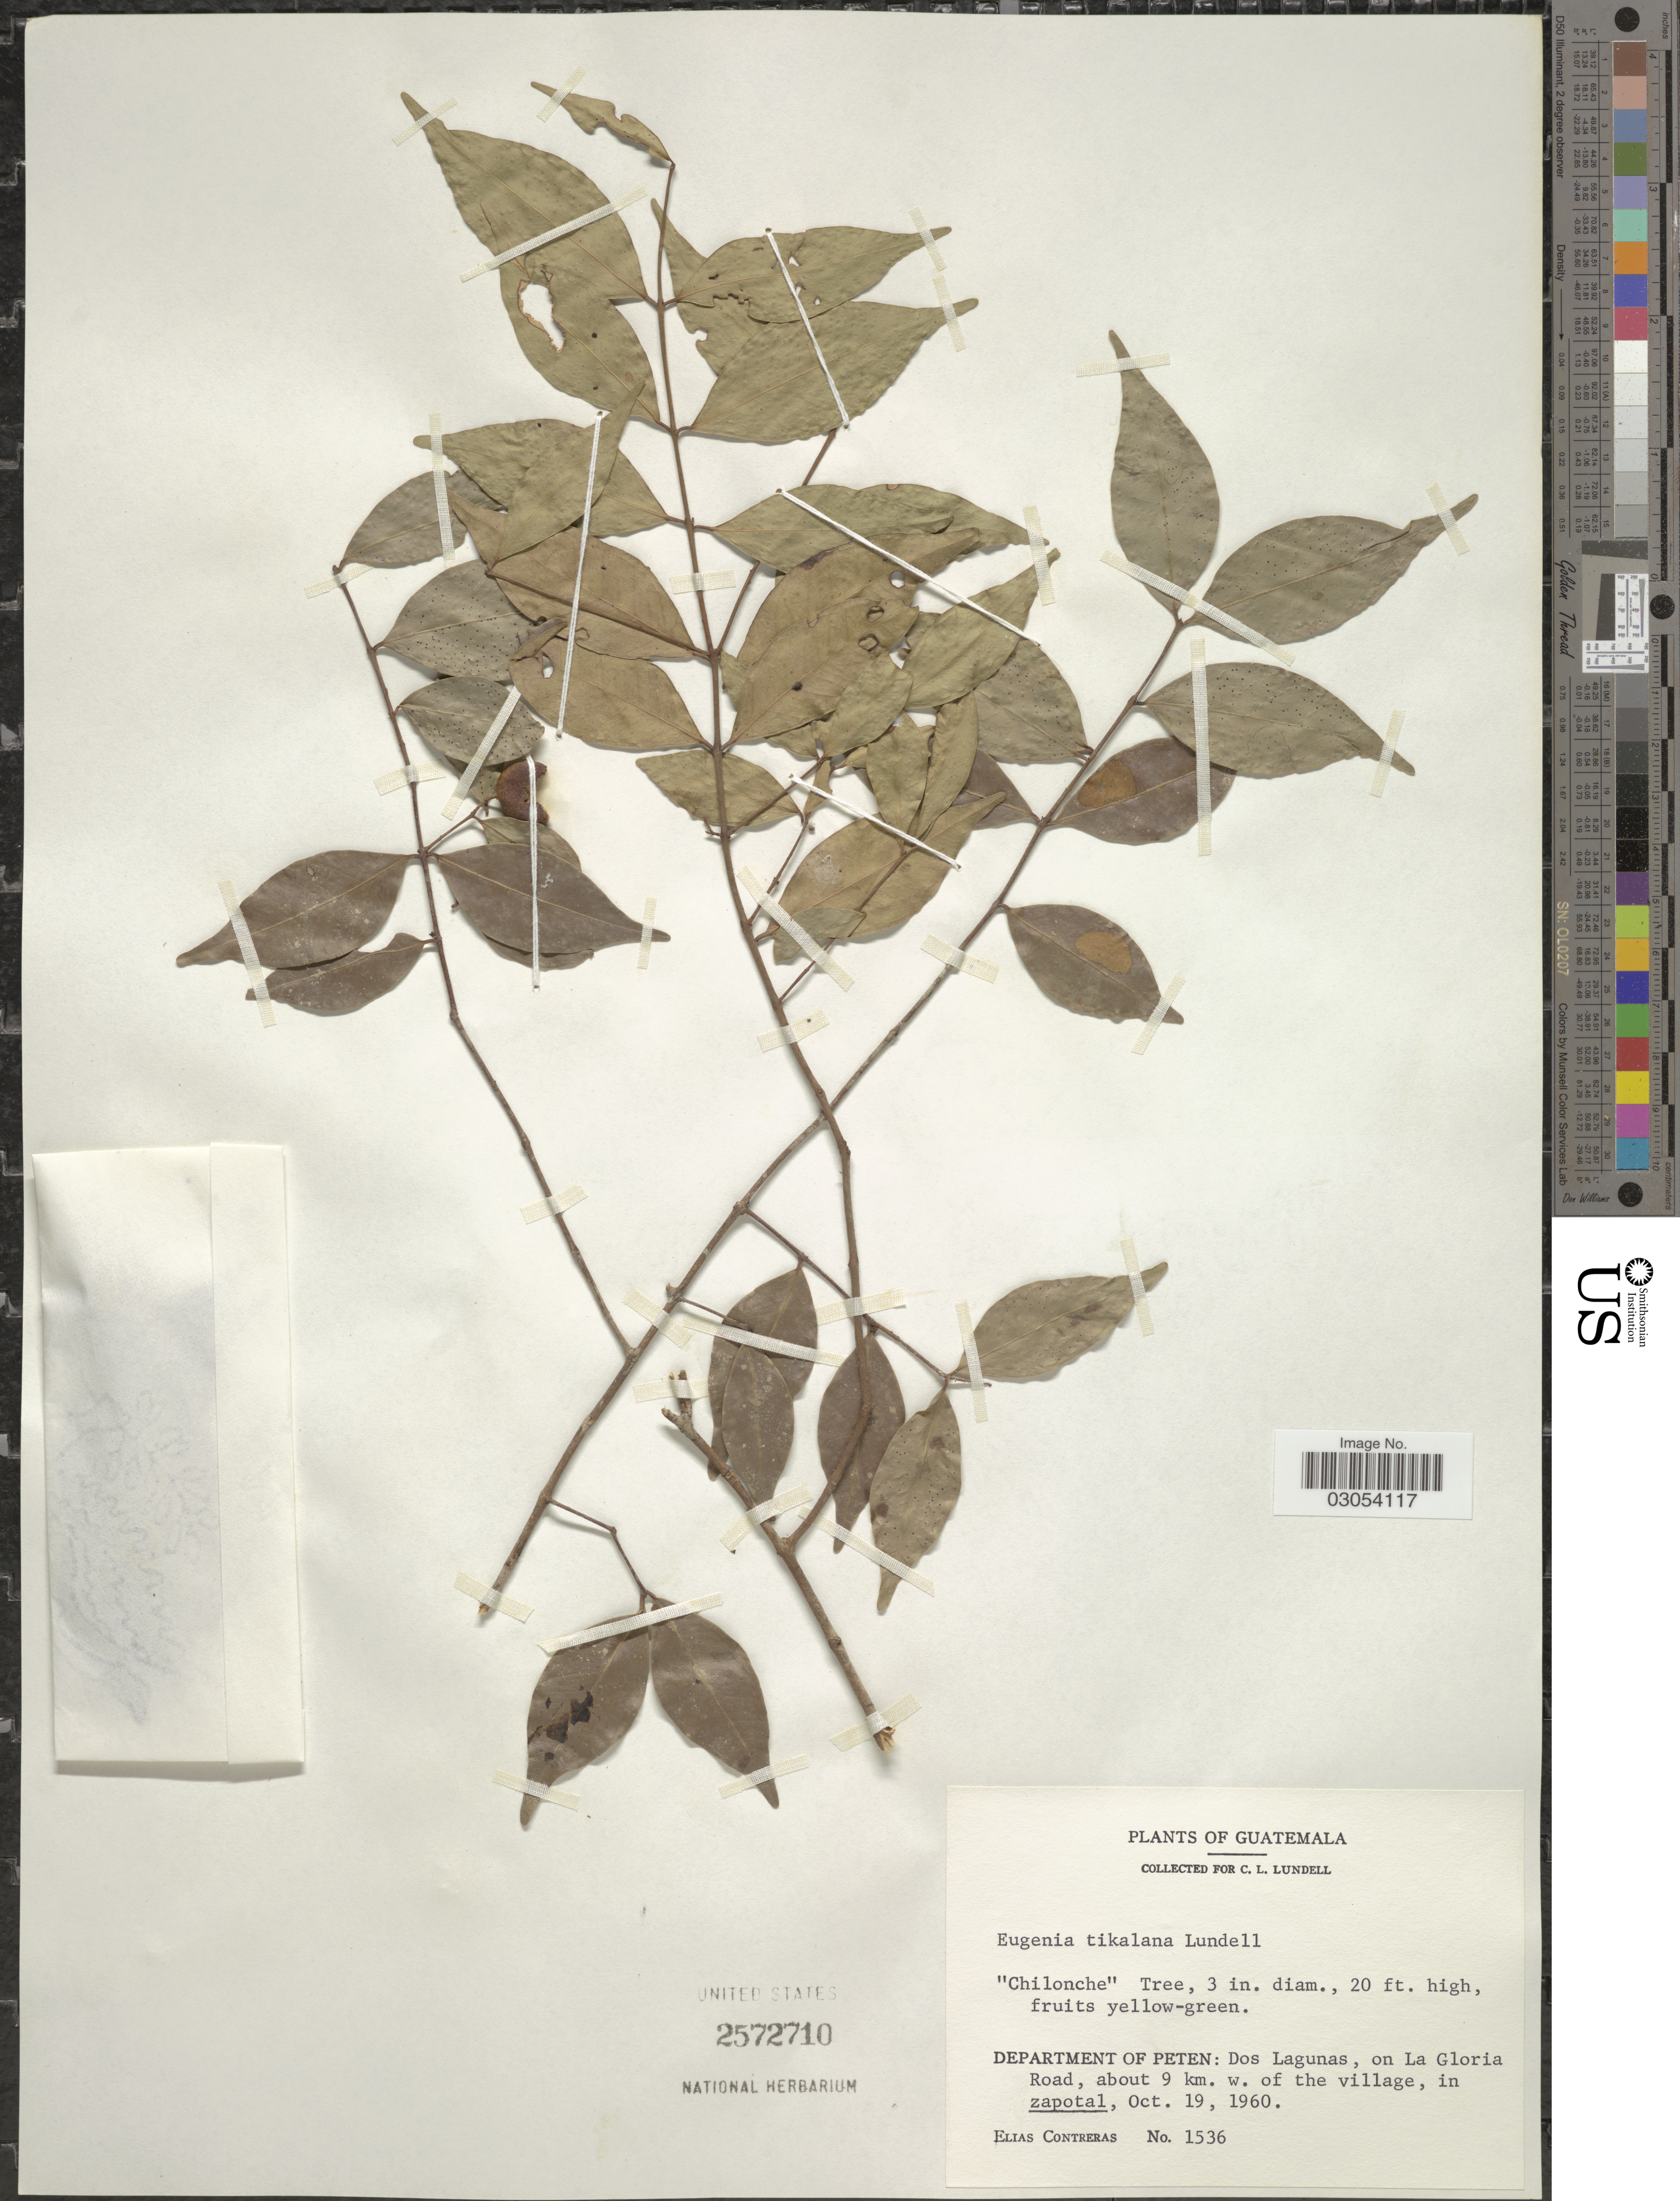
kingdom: Plantae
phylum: Tracheophyta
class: Magnoliopsida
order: Myrtales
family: Myrtaceae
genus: Eugenia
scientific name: Eugenia tikalana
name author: Lundell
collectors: E. Contreras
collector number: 1536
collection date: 1960-10-19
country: Guatemala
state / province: El Petén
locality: Department of Peten: Dos Lagunas, on La Gloria Road, about 9 km. w. of the village, in zapotal.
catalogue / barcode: US 2572710